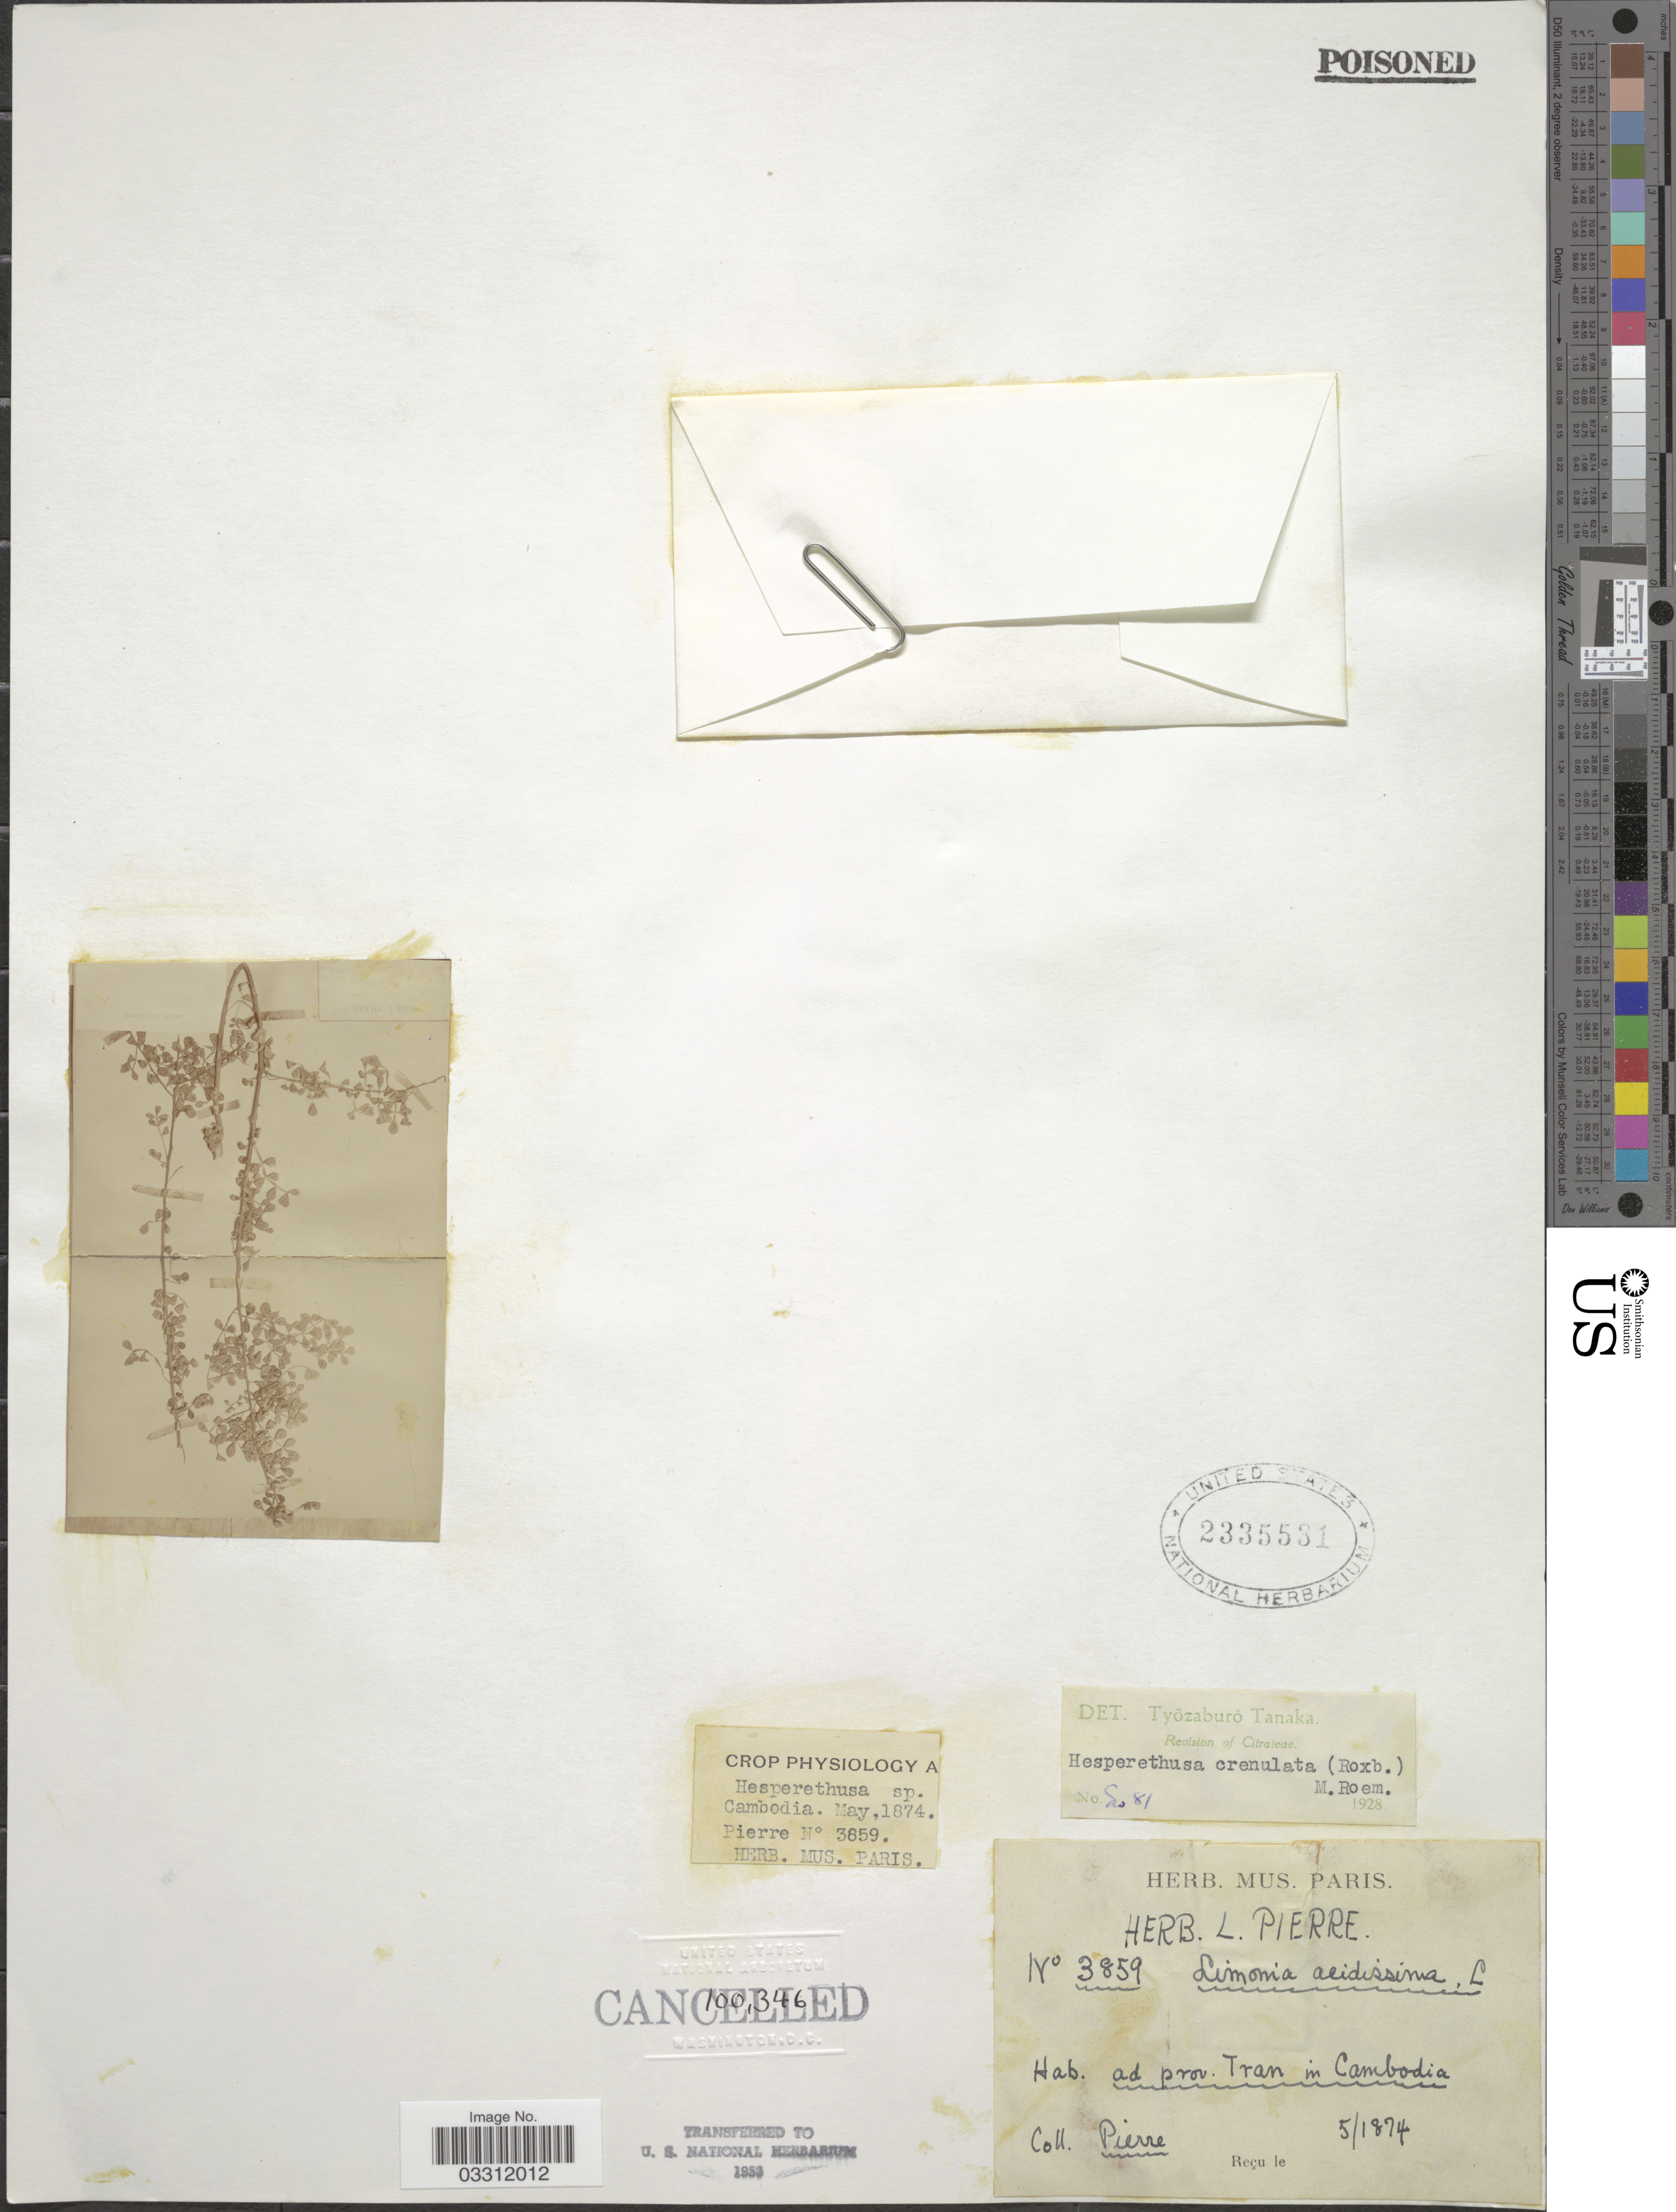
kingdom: Plantae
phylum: Tracheophyta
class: Magnoliopsida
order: Sapindales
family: Rutaceae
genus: Naringi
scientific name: Naringi crenulata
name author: (Roxb.) Nicolson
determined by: Strong, Mark T., (BOT), Smithsonian Institution - National Museum of Natural History (UNITED STATES)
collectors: -- Pierre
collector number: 3859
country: Cambodia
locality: Ad prov. Tran in Cambodia.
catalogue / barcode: US 2335531